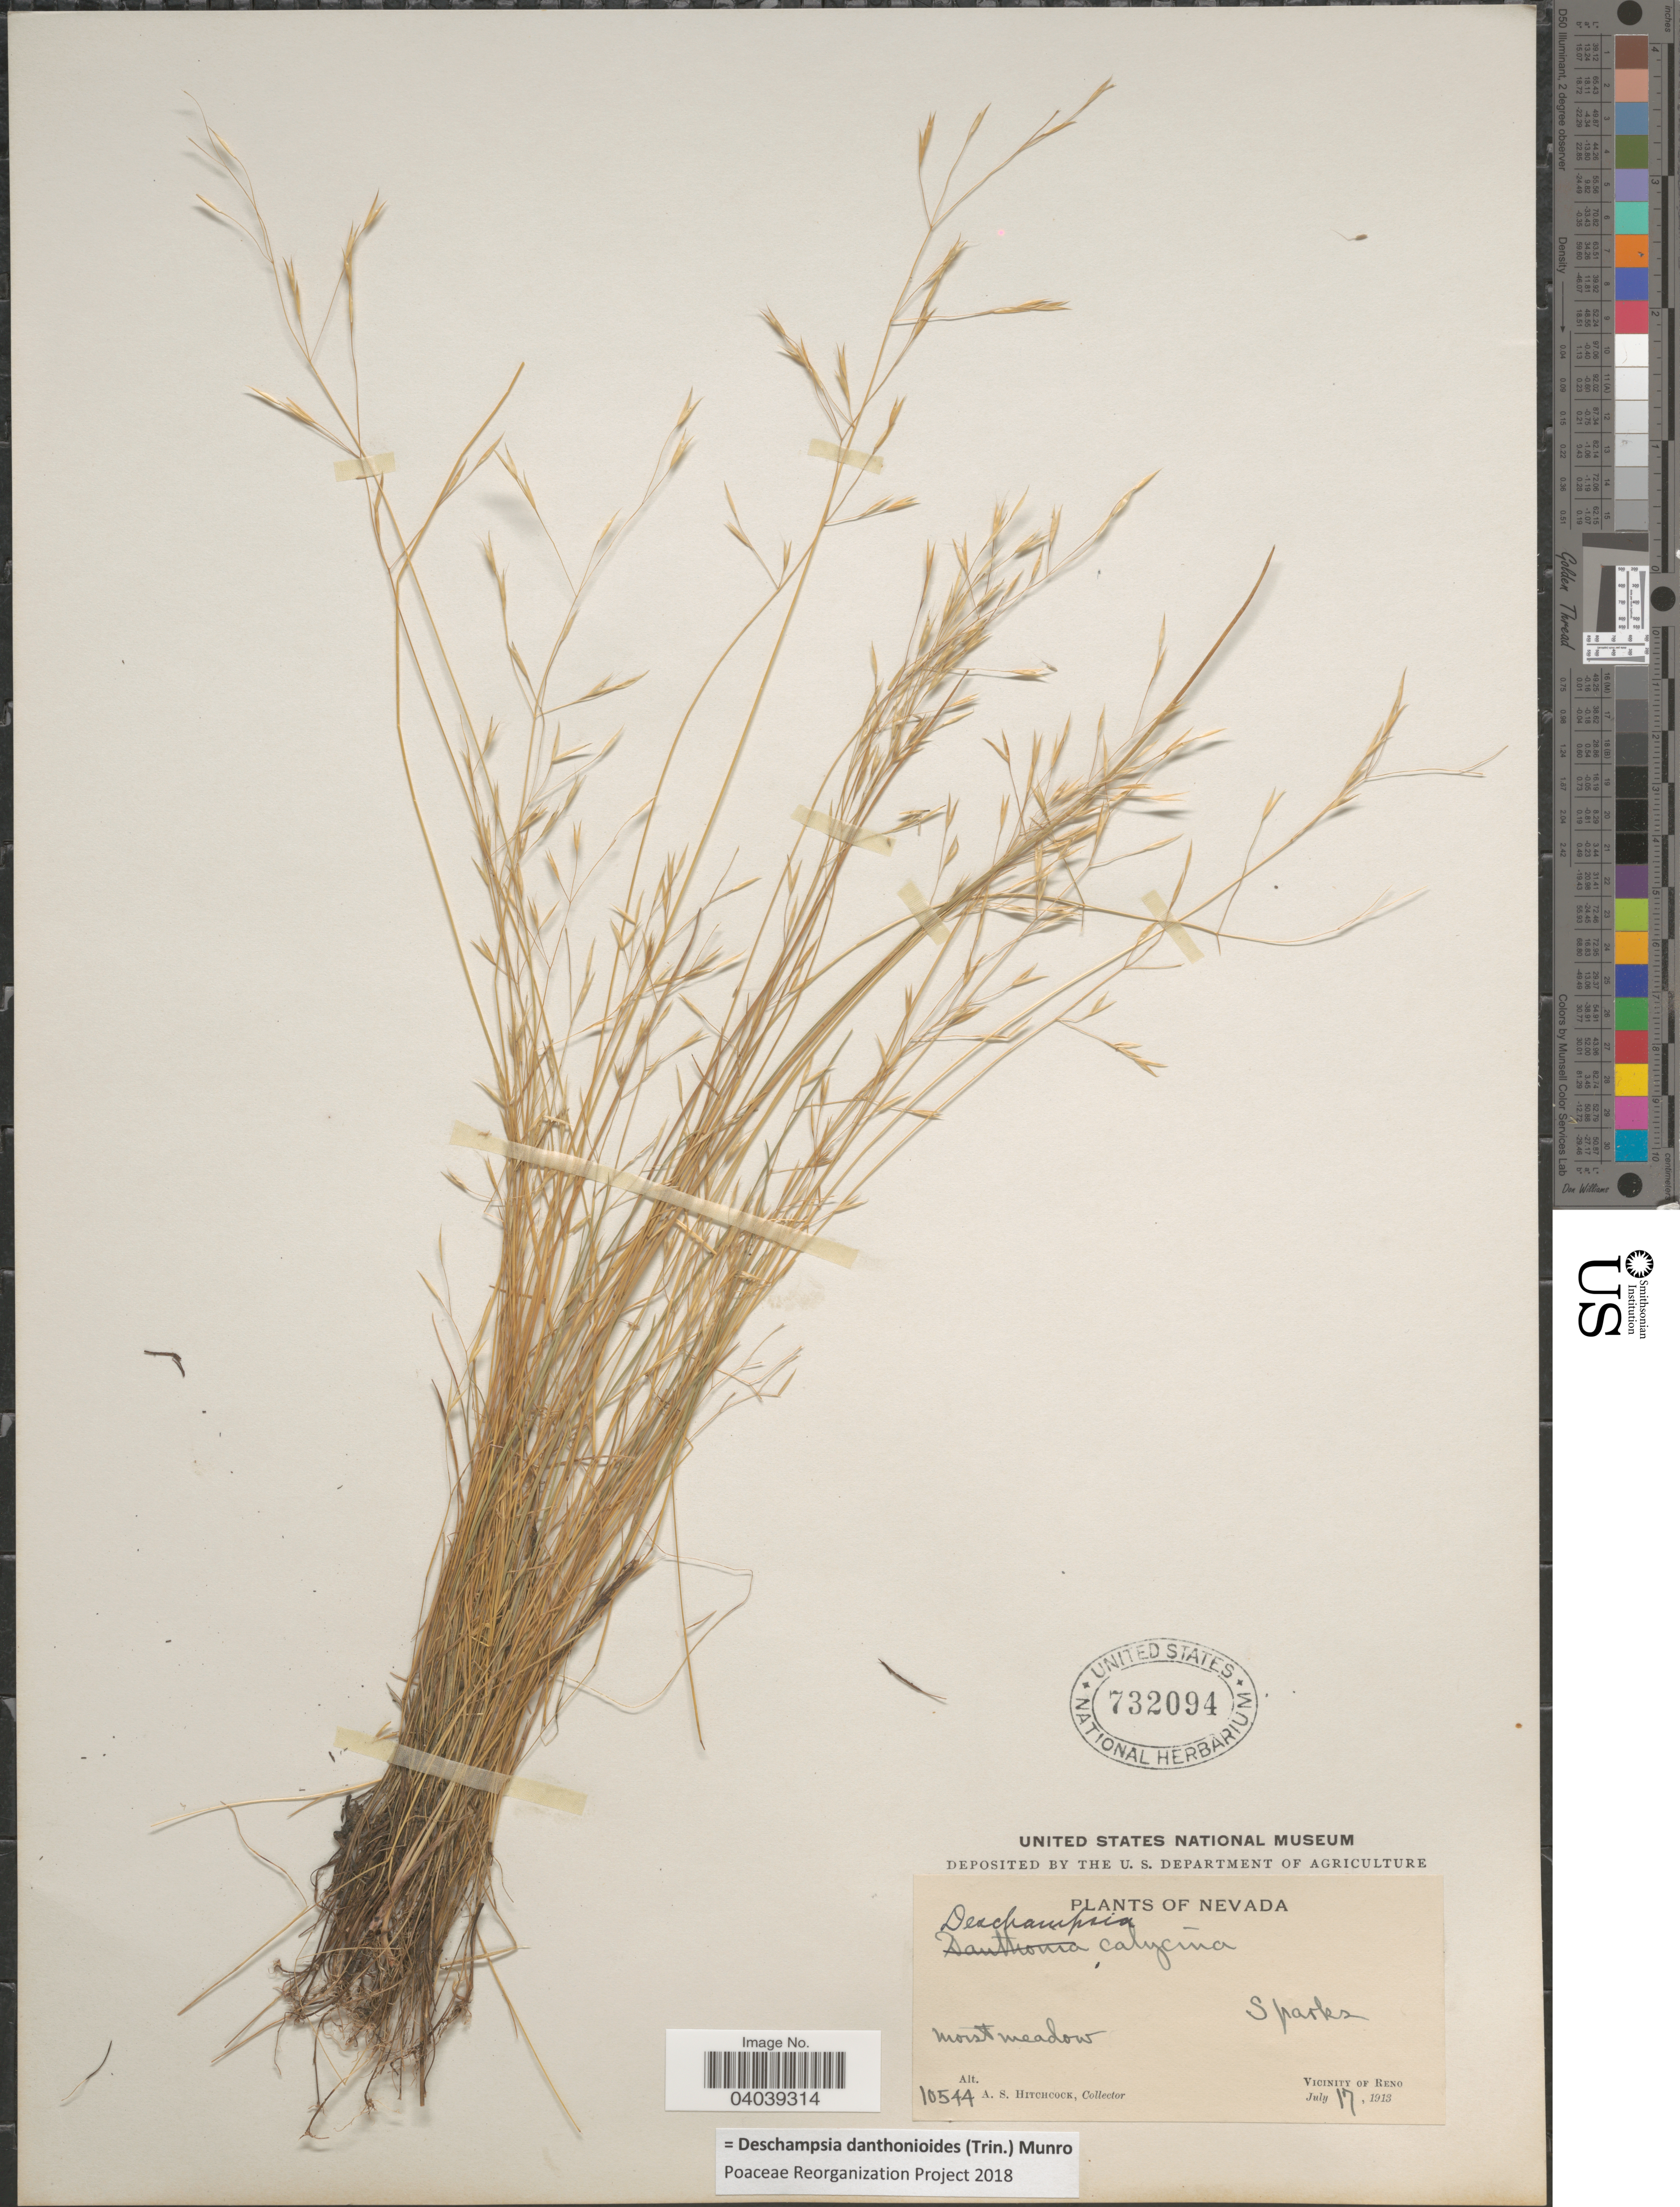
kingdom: Plantae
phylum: Tracheophyta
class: Liliopsida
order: Poales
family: Poaceae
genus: Deschampsia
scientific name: Deschampsia danthonioides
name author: (Trin.) Munro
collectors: A. S. Hitchcock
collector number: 10544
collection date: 1913-07-17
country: United States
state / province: Nevada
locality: Sparks. Vicinity of Reno.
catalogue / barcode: US 732094